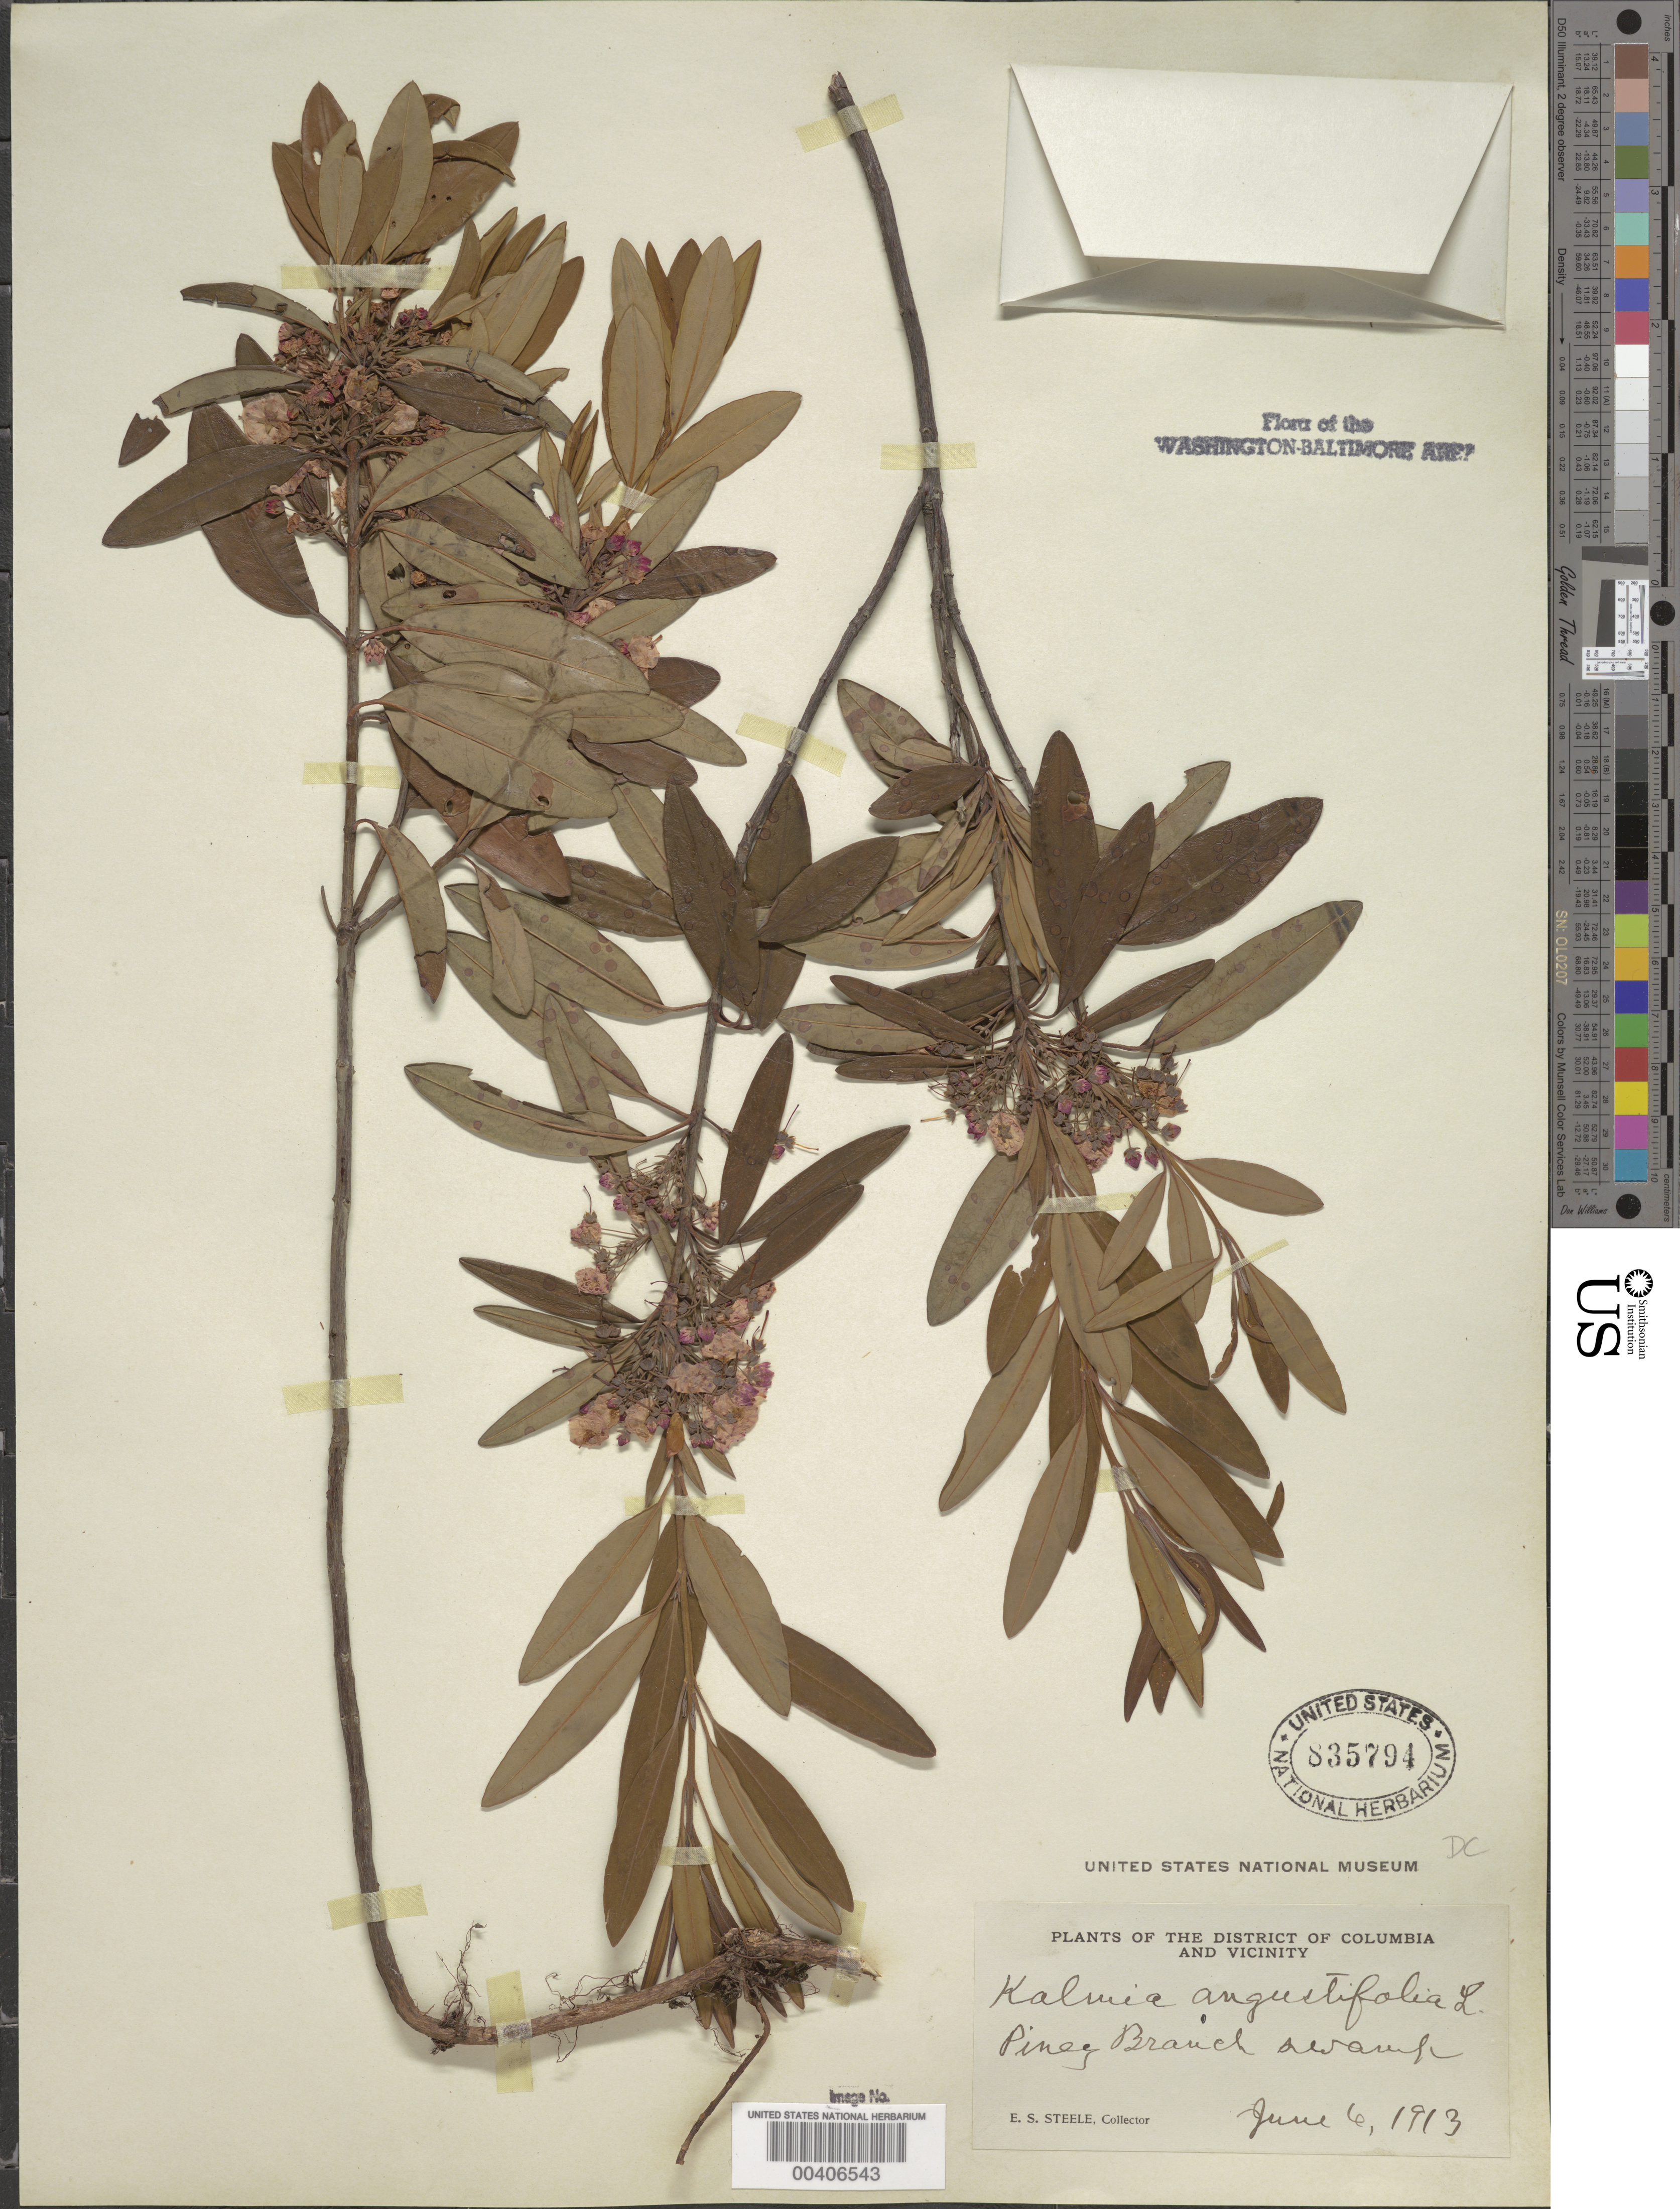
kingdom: Plantae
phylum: Tracheophyta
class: Magnoliopsida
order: Ericales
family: Ericaceae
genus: Kalmia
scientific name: Kalmia angustifolia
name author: L.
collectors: E. Steele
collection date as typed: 06 Jun 1913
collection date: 1913-06-06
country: United States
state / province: Maryland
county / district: Prince George's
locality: Piney Branch near Beltsville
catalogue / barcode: US 835794